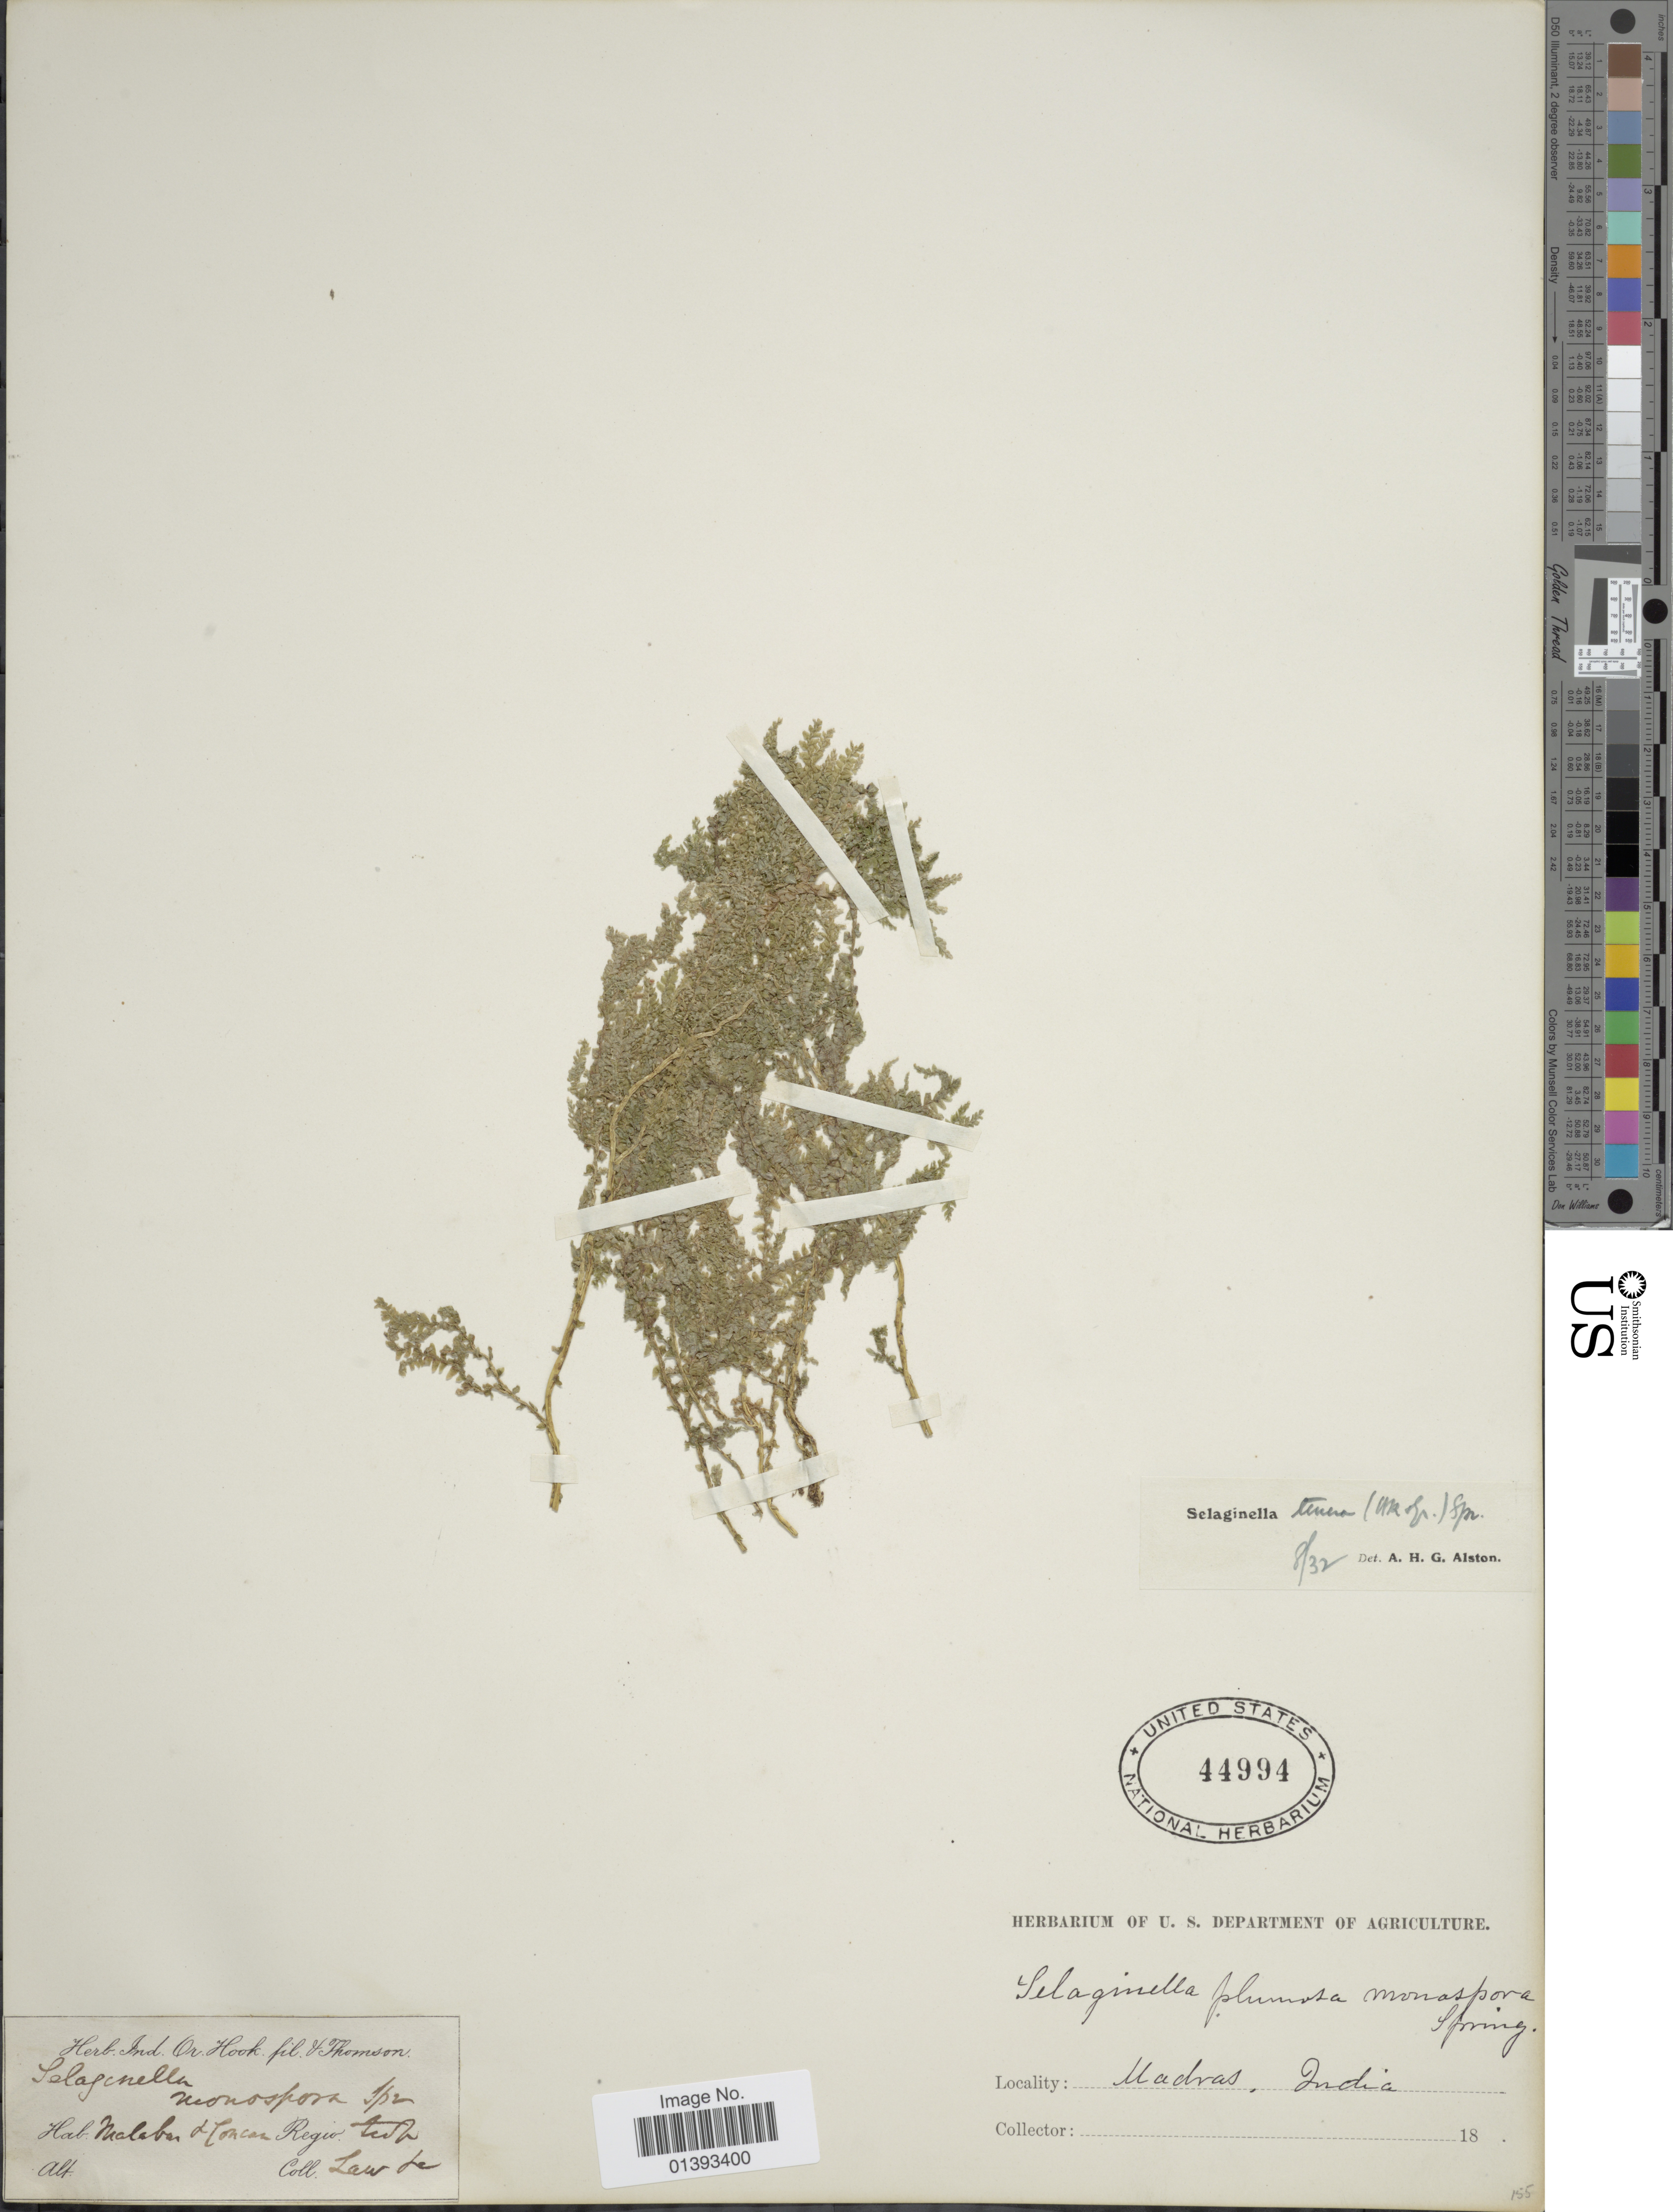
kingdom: Plantae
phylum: Tracheophyta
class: Lycopodiopsida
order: Selaginellales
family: Selaginellaceae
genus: Selaginella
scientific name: Selaginella tenera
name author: (Hook. & Grev.) Spring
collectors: -. Law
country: India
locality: Madras, Malabar & Concan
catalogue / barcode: US 44994